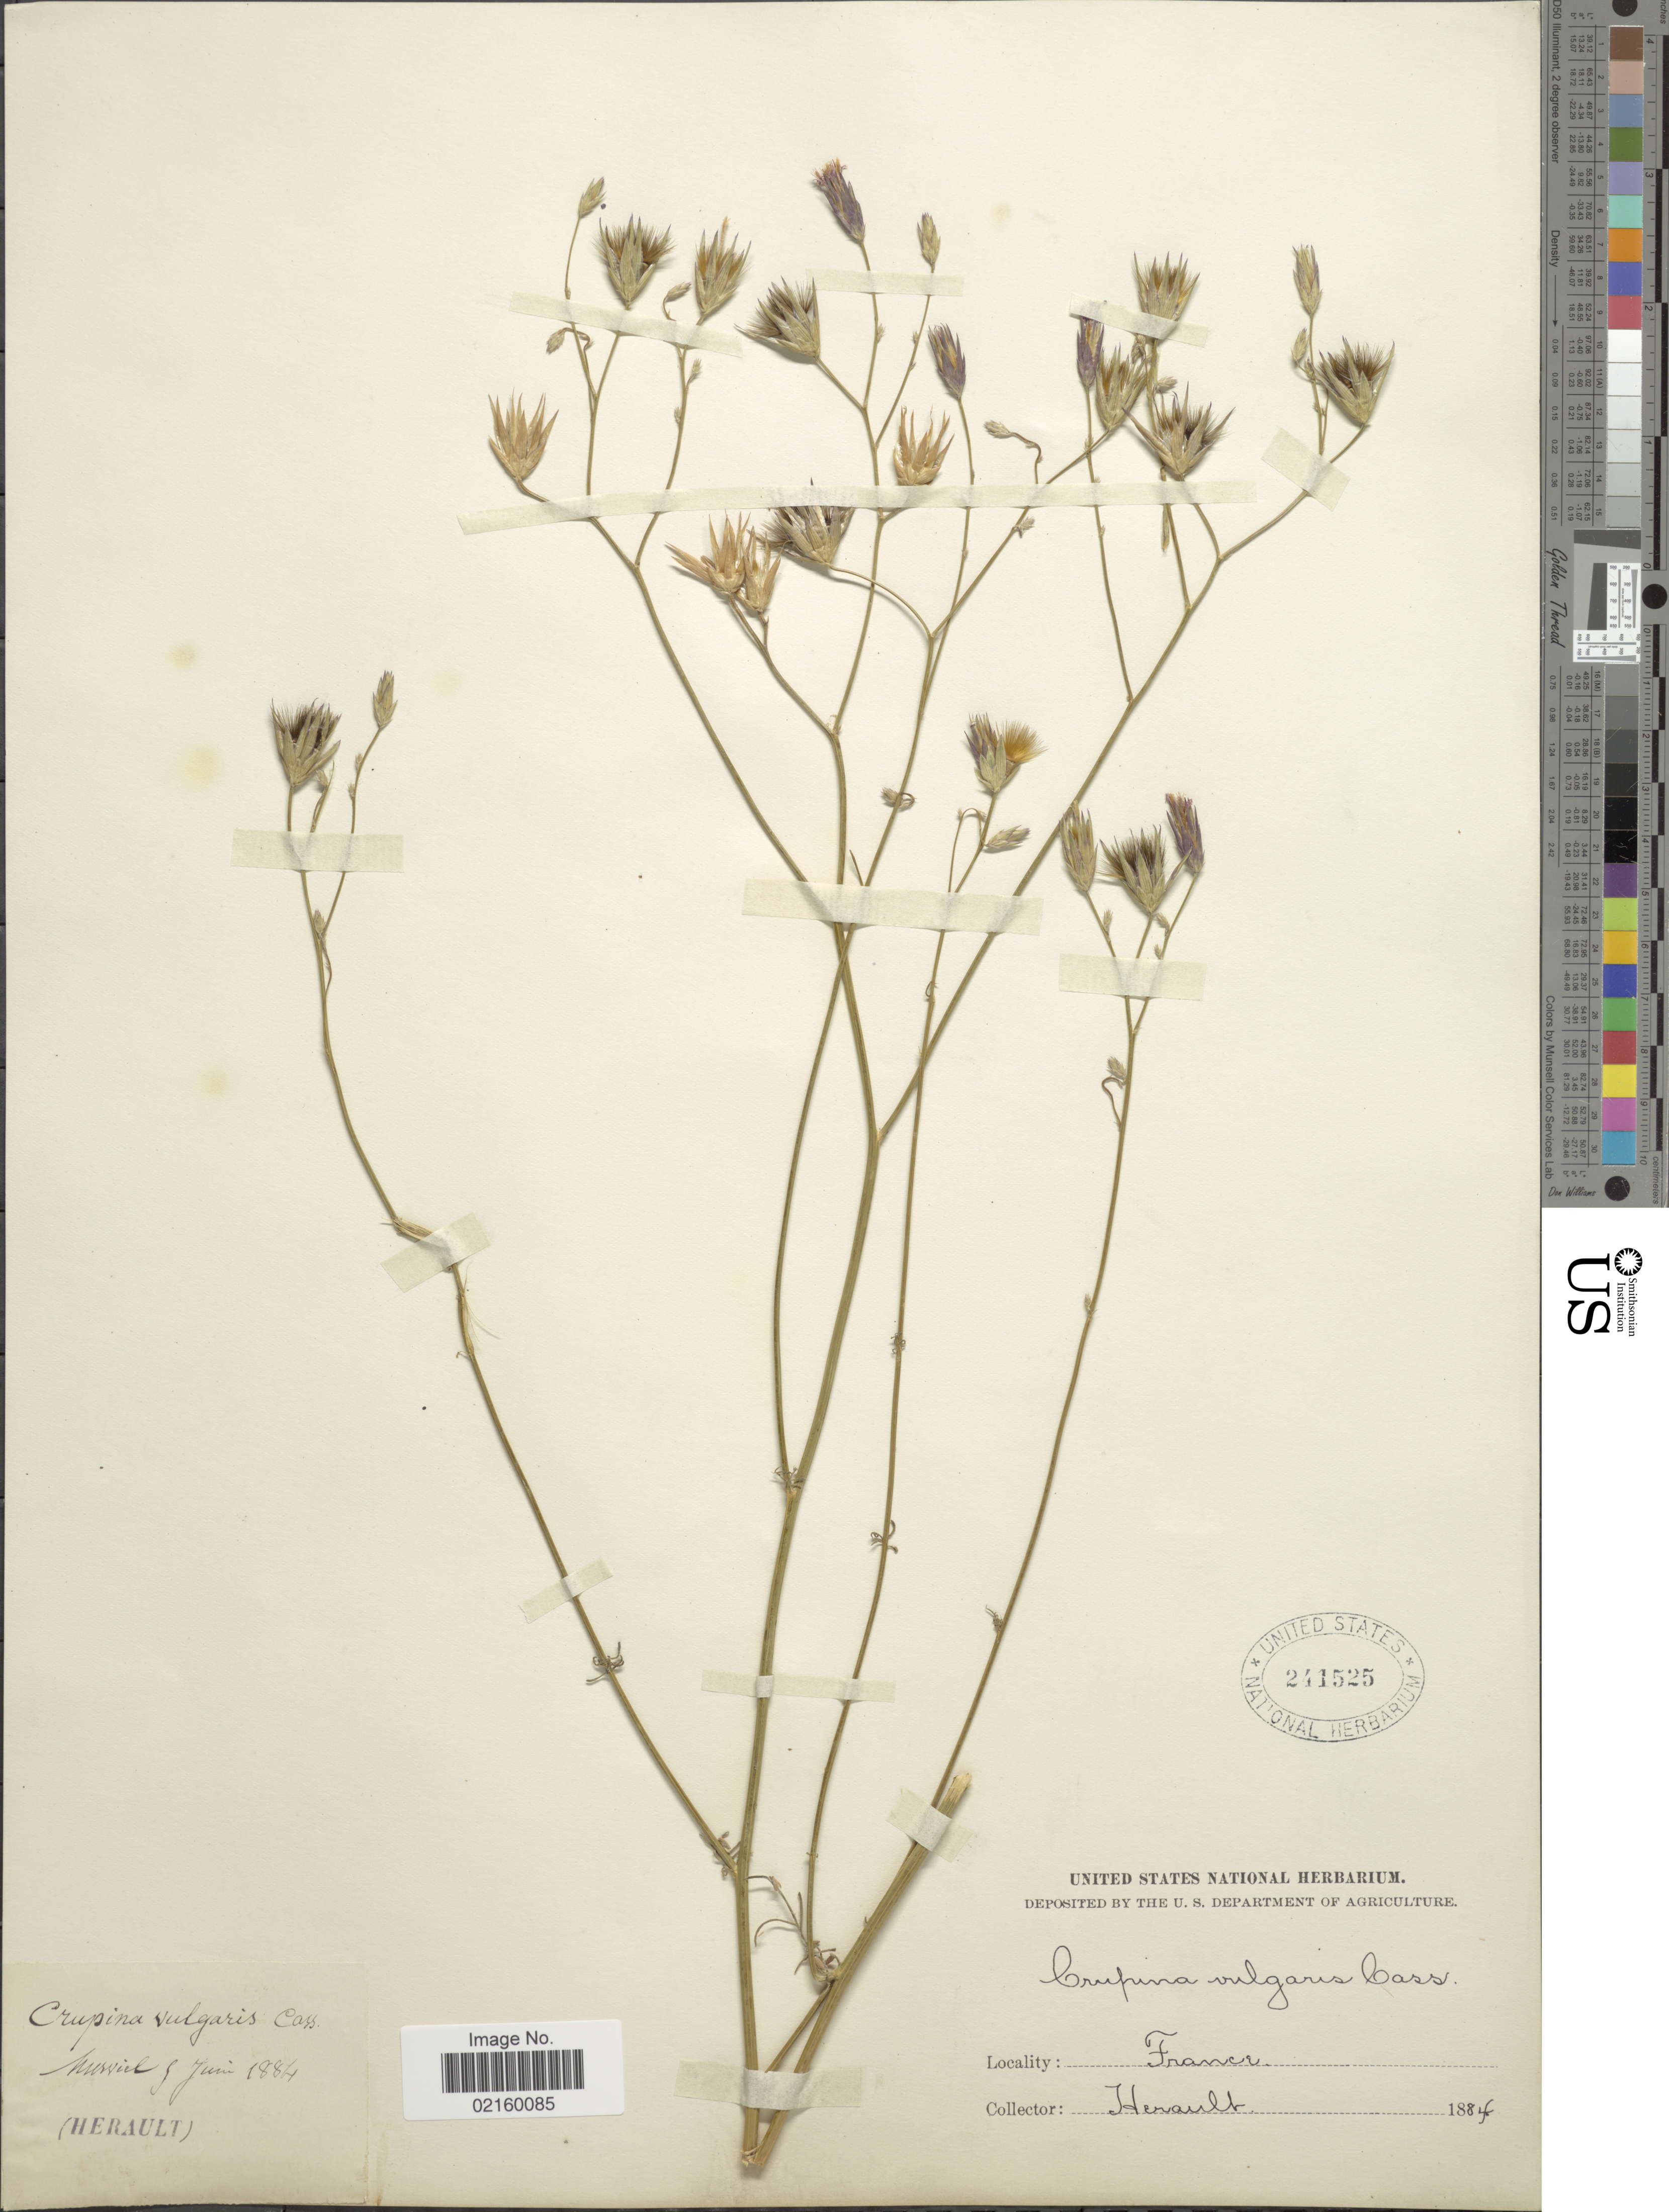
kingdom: Plantae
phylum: Tracheophyta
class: Magnoliopsida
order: Asterales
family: Asteraceae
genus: Crupina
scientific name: Crupina vulgaris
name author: Pers. ex Cass.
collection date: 1884-06-09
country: France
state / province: Occitanie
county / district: Hérault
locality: Murriel [interpreted]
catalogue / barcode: US 241525